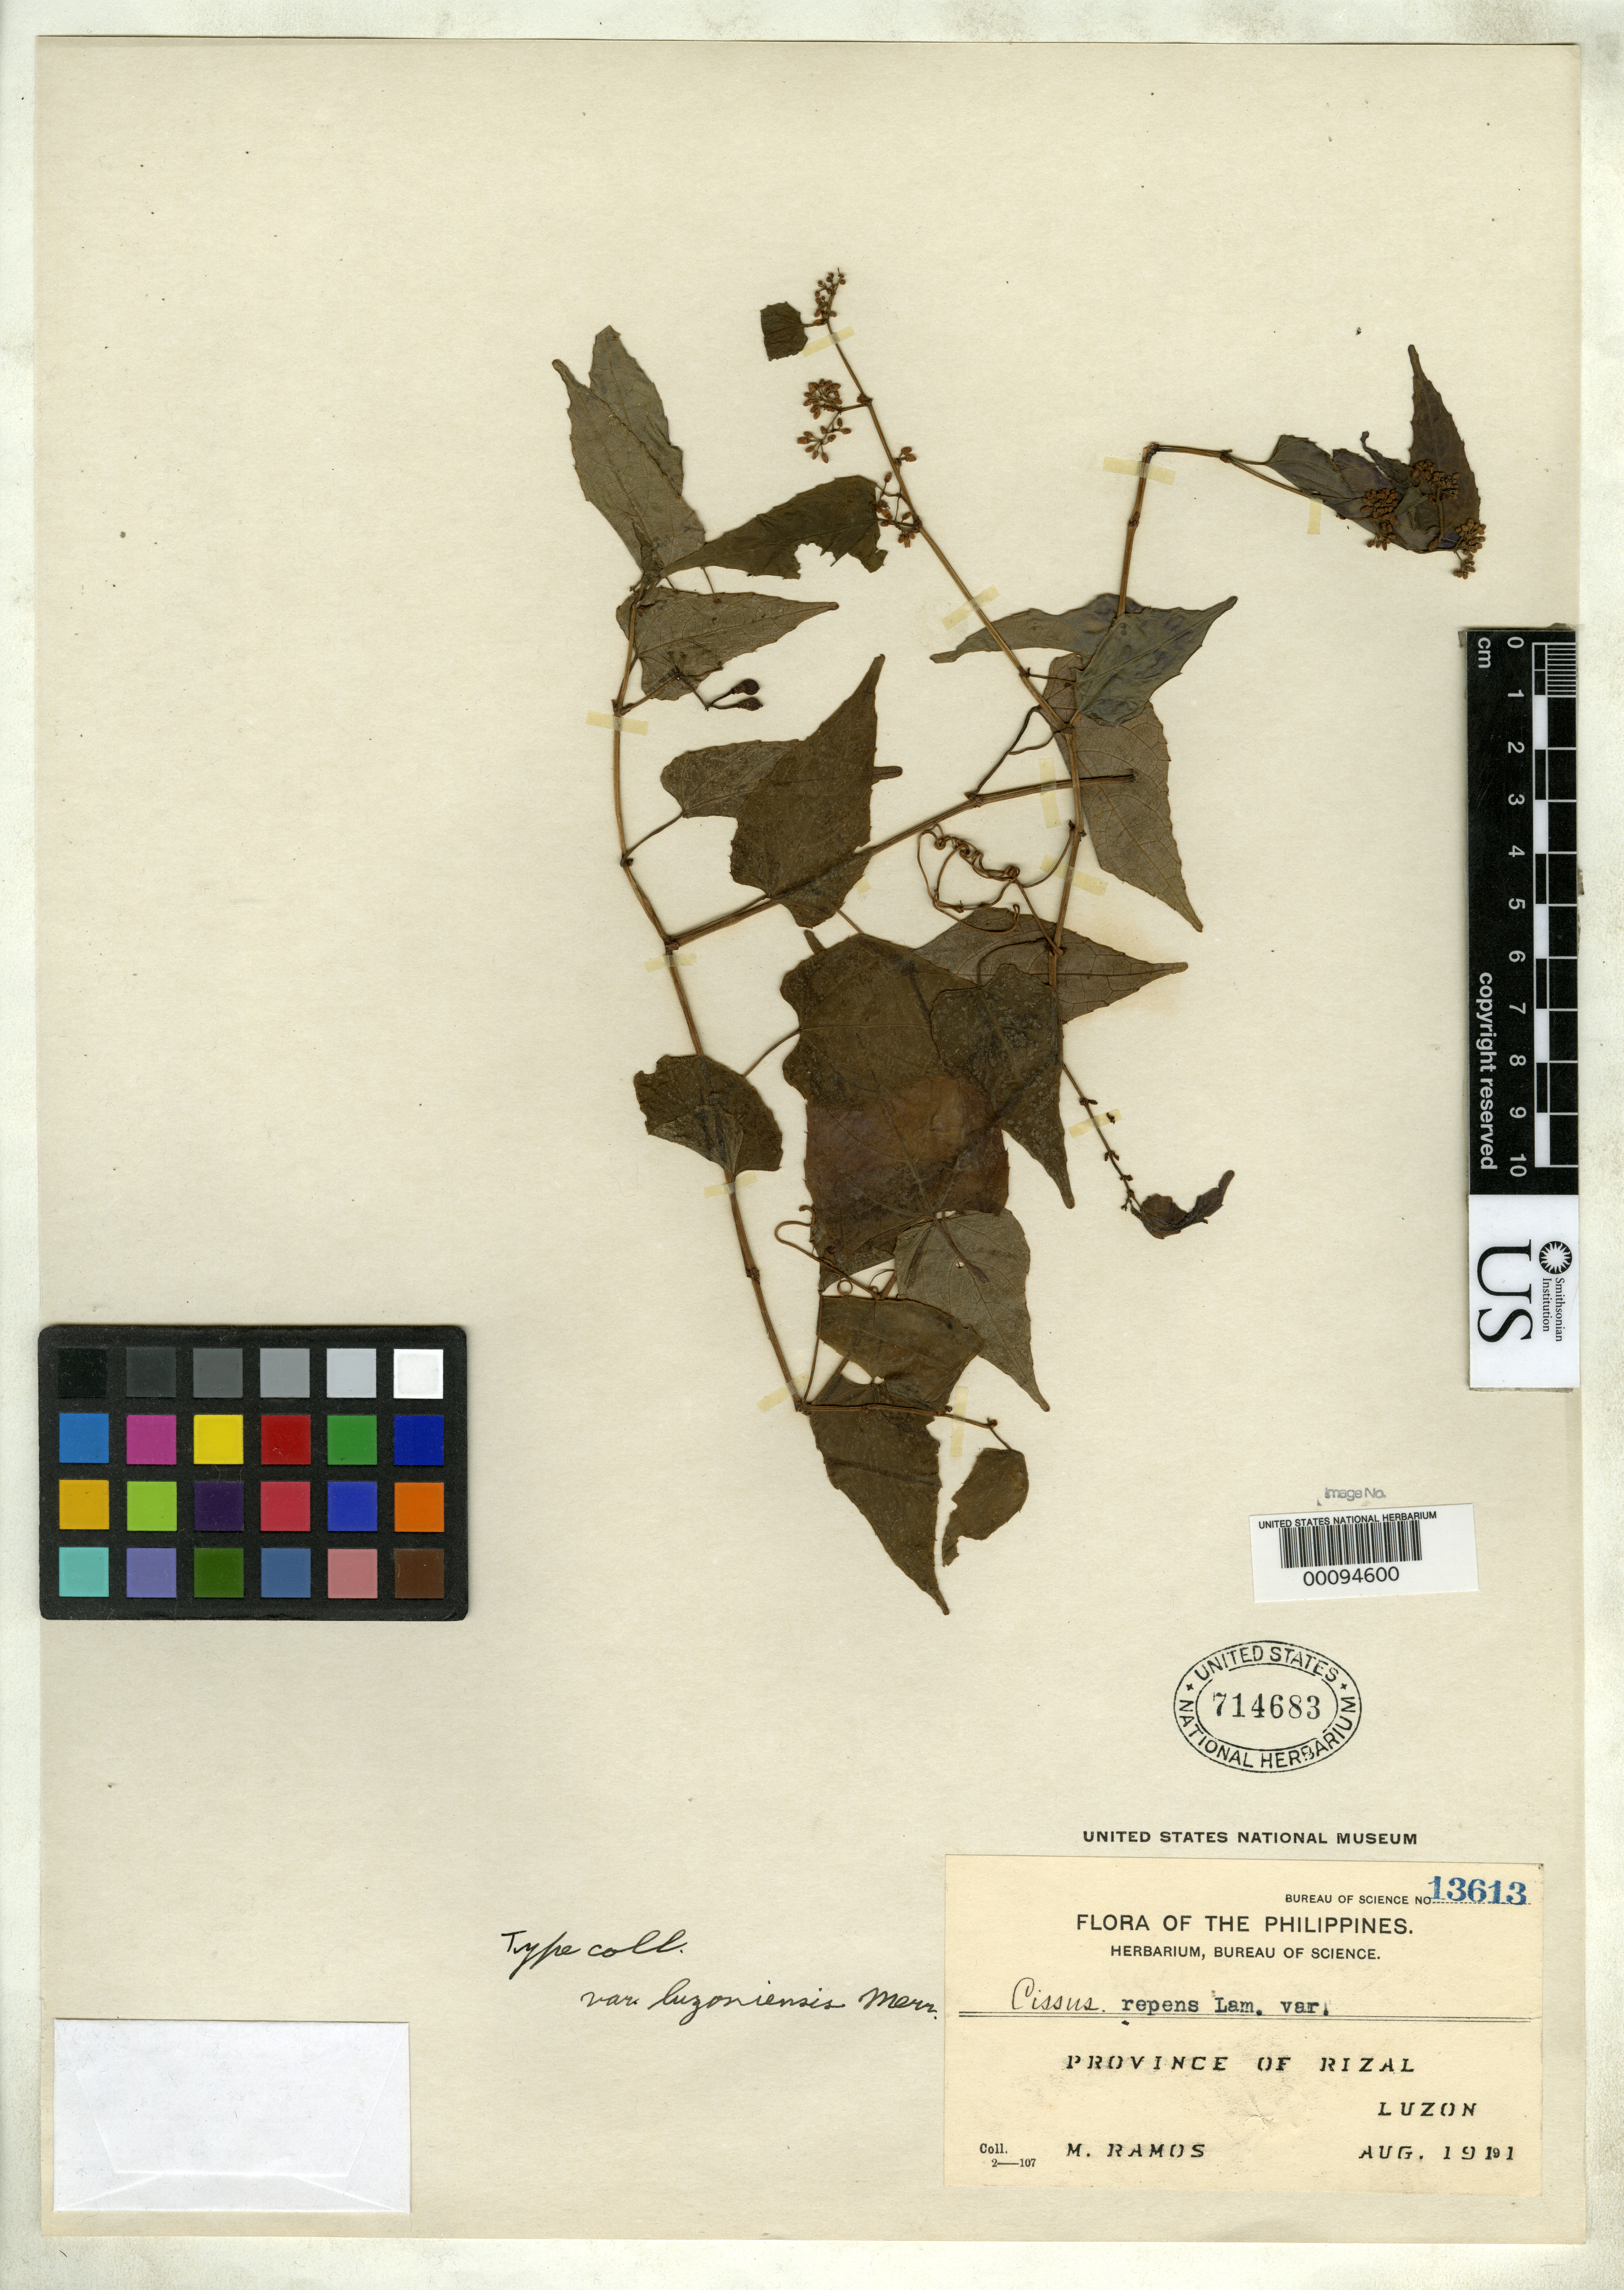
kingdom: Plantae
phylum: Tracheophyta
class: Magnoliopsida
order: Vitales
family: Vitaceae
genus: Cissus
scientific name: Cissus repens var. luzoniensis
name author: Merr.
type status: Isotype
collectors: M. Ramos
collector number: Bur. Sci. 13613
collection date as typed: Aug 1911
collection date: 1911-08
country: Philippines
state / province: Calabarzon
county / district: Rizal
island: Luzon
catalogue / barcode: US 714683